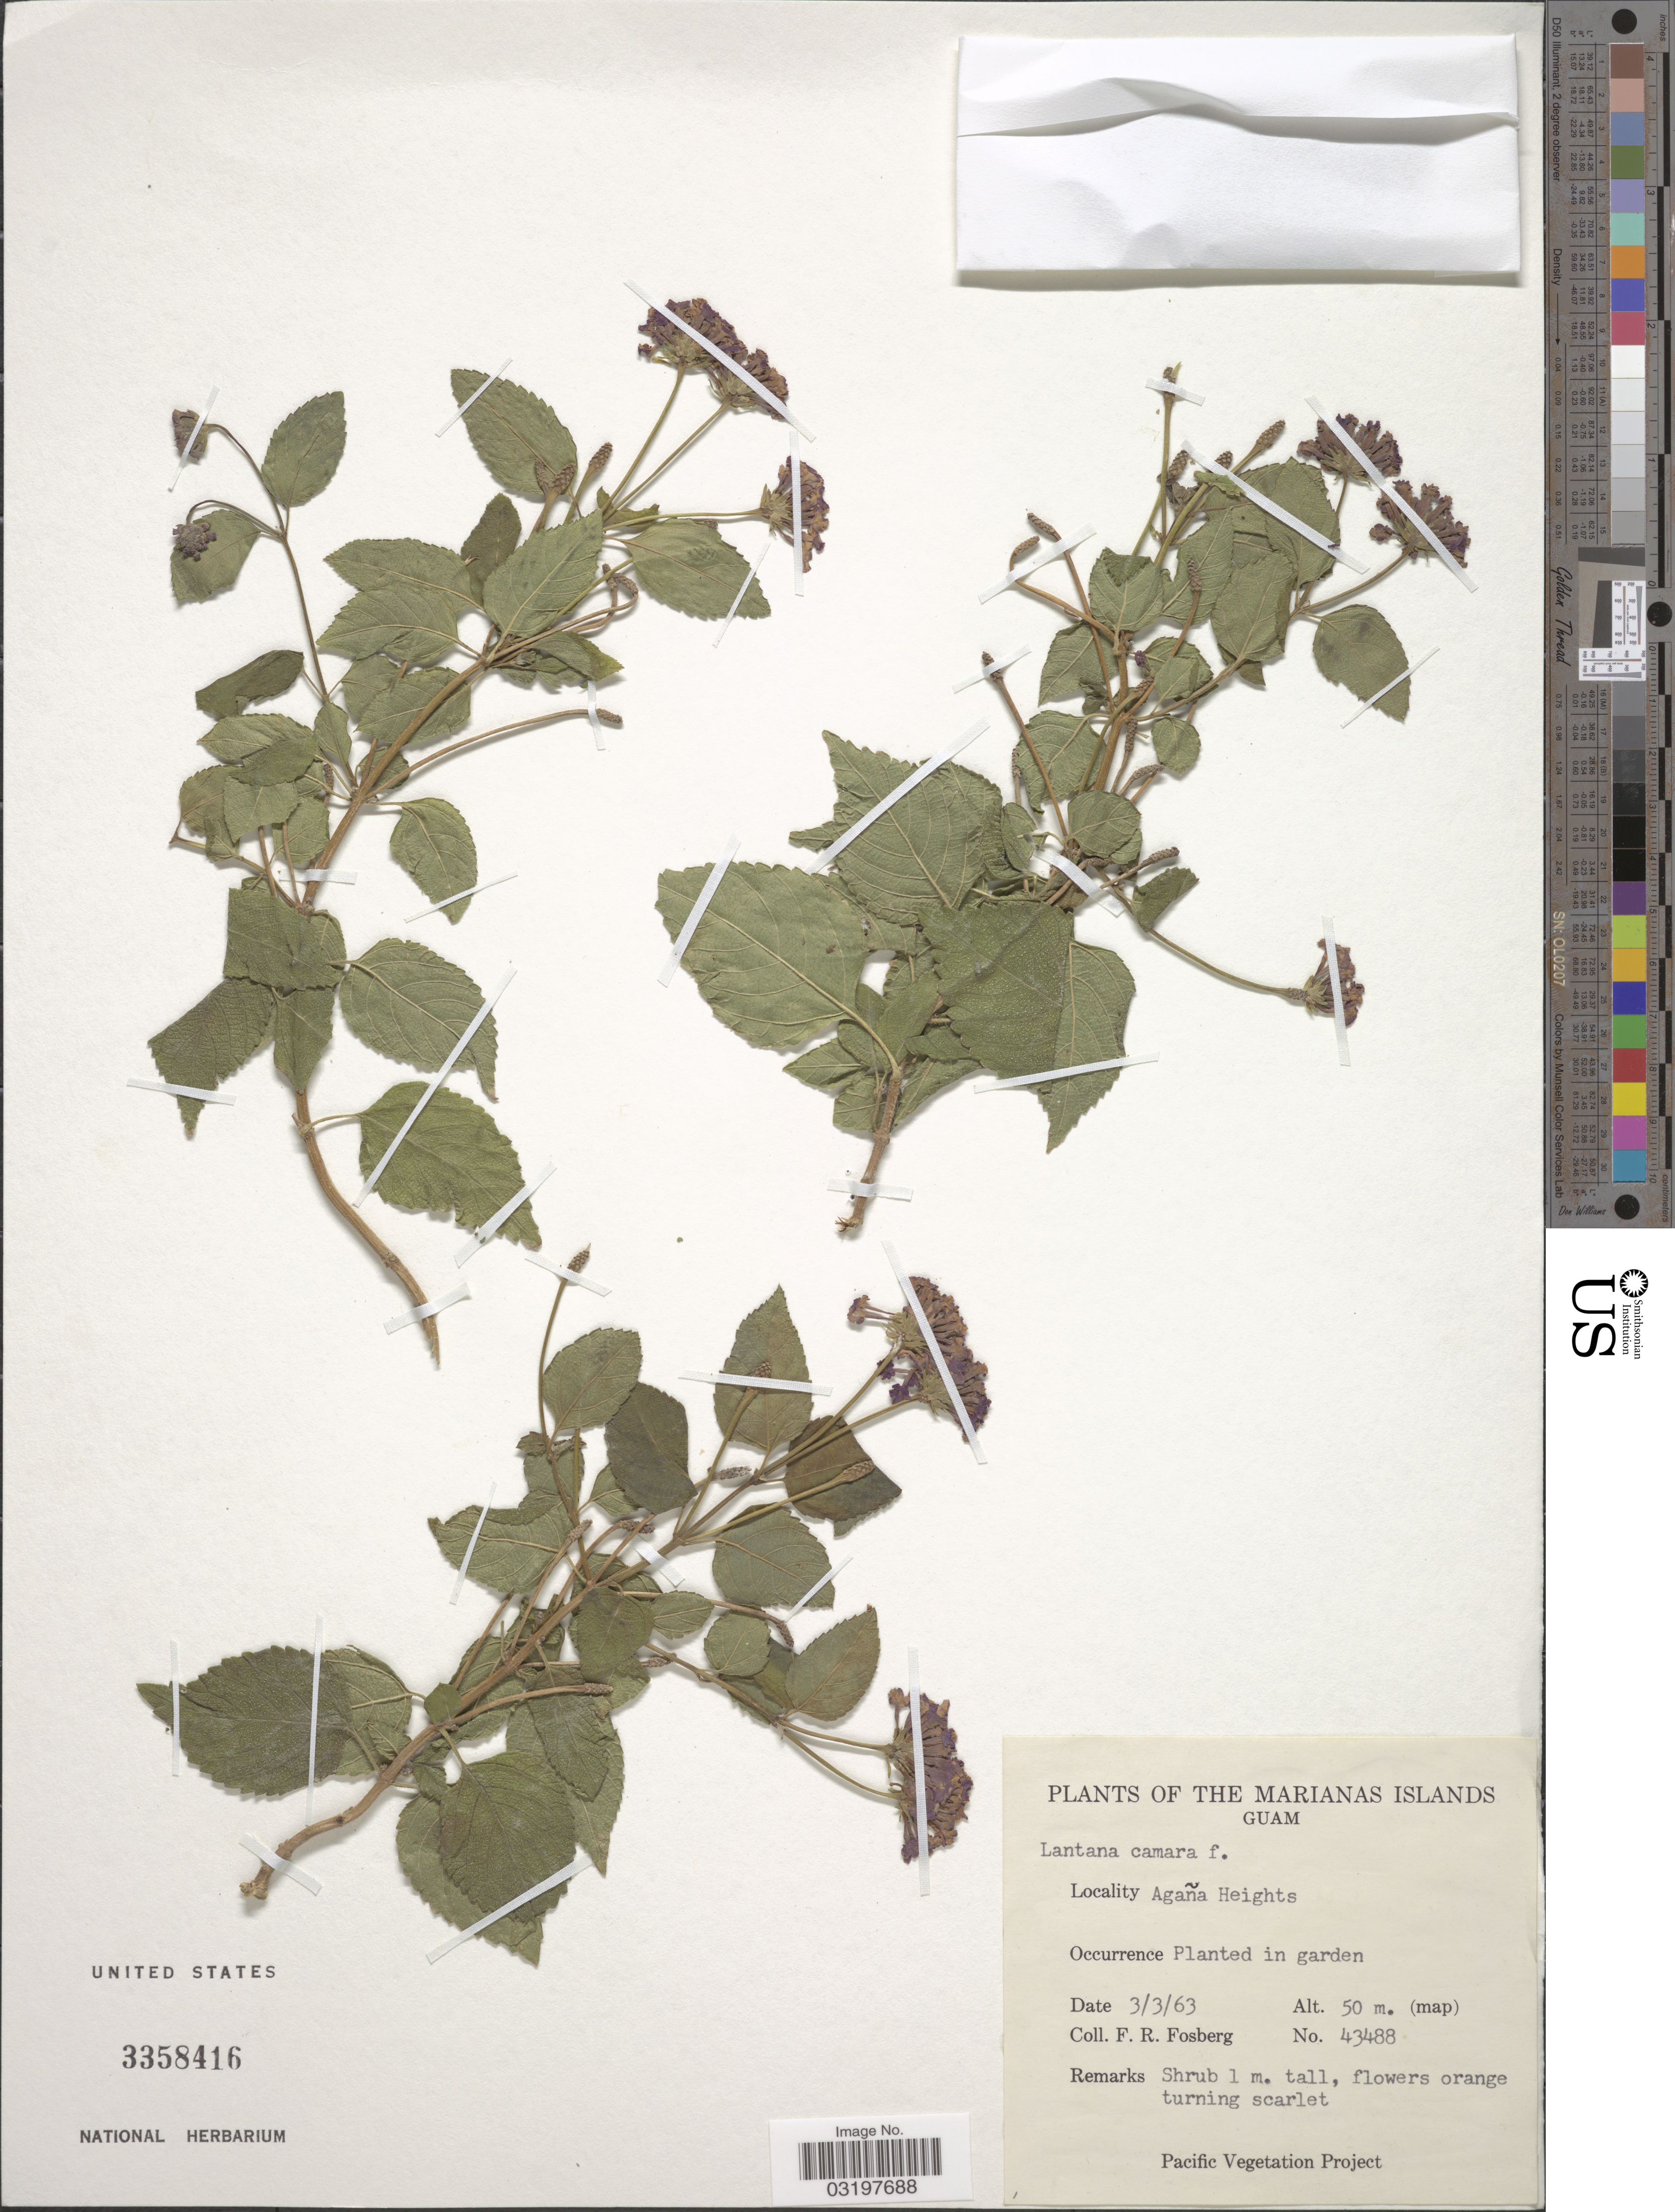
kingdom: Plantae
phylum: Tracheophyta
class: Magnoliopsida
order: Lamiales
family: Verbenaceae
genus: Lantana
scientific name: Lantana camara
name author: L.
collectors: F. R. Fosberg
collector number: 43488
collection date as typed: Transcribed d/m/y: 3/3/63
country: Guam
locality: The Marianas Islands, Guam, Agaña Heights, Planted in garden.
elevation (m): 50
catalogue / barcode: US 3358416